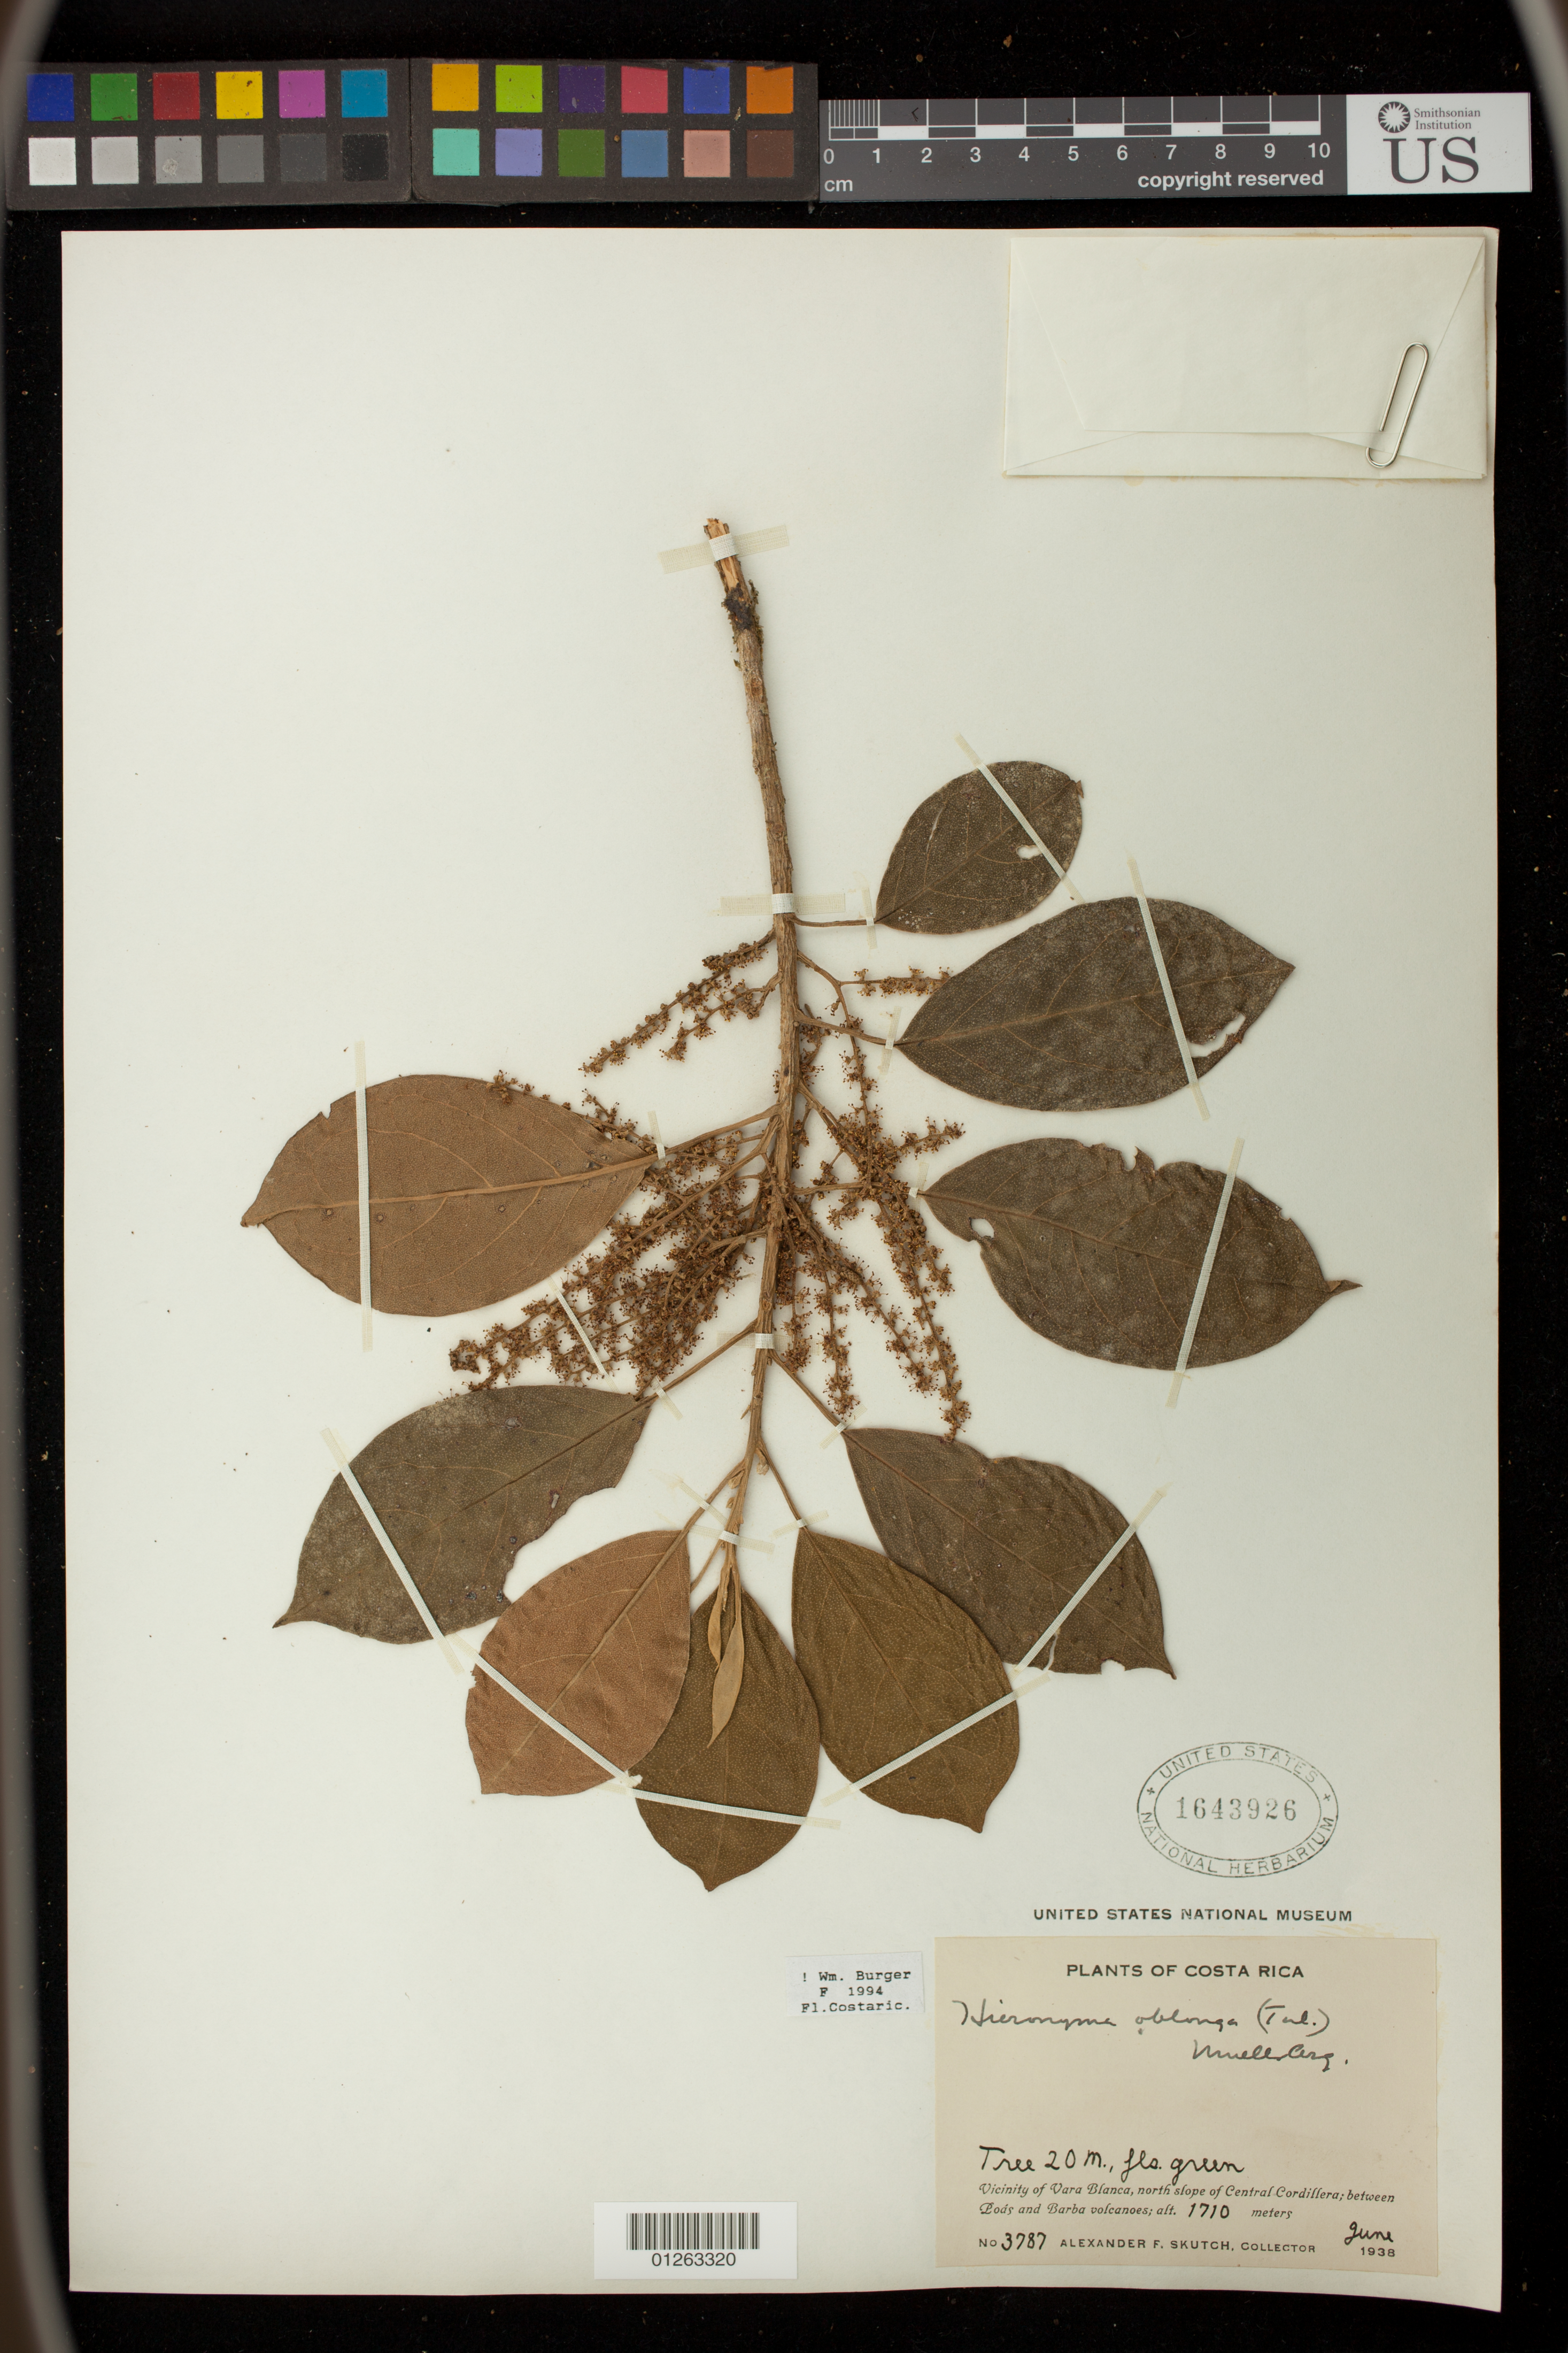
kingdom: Plantae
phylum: Tracheophyta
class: Magnoliopsida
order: Malpighiales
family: Phyllanthaceae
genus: Hieronyma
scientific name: Hieronyma oblonga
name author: (Tul.) Müll. Arg.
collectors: A. F. Skutch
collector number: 3787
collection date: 1938-06-01/1938-06-30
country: Costa Rica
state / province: Heredia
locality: Vicinity of Vara Blanca, north slope of Central Cordillera; between Poas and Barba volcanoes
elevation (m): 1716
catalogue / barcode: US 1643926